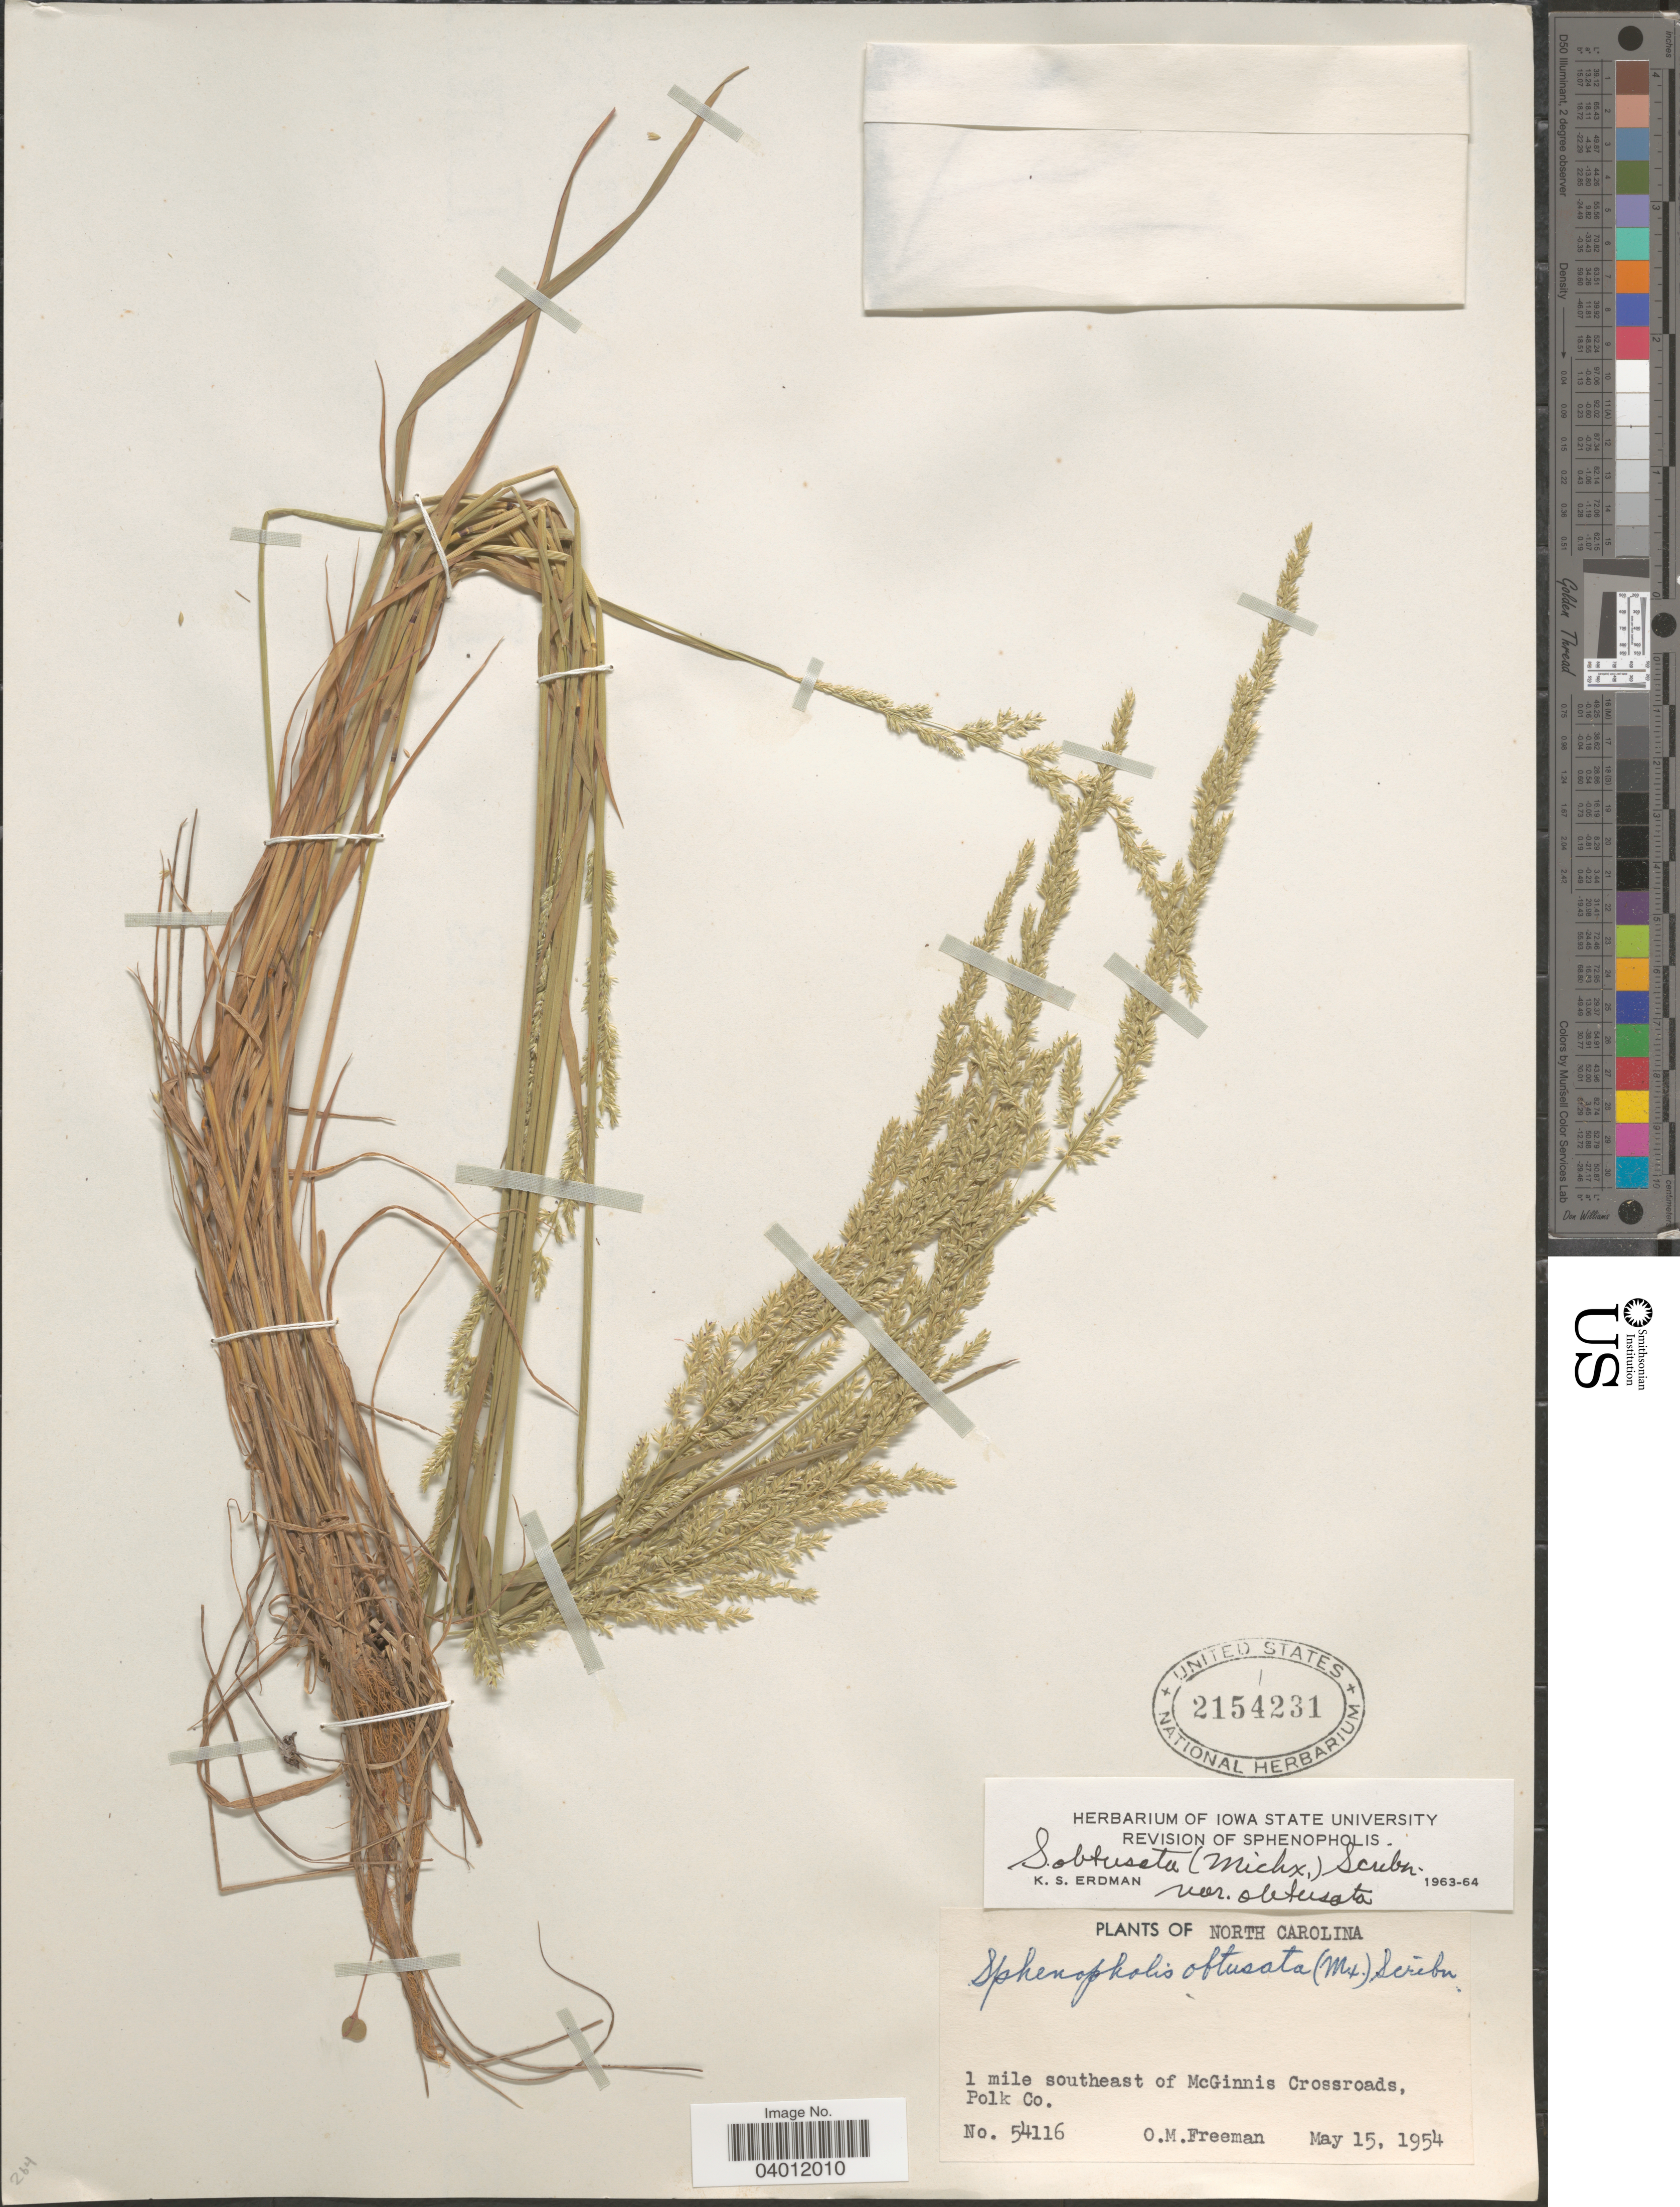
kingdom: Plantae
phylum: Tracheophyta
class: Liliopsida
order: Poales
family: Poaceae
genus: Sphenopholis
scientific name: Sphenopholis obtusata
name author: (Michx.) Scribn.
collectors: O. Freeman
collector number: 54116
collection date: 1954-05-15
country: United States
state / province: North Carolina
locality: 1 mile southeast of McGinnis Crossroads, Polk Co.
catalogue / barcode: US 2154231